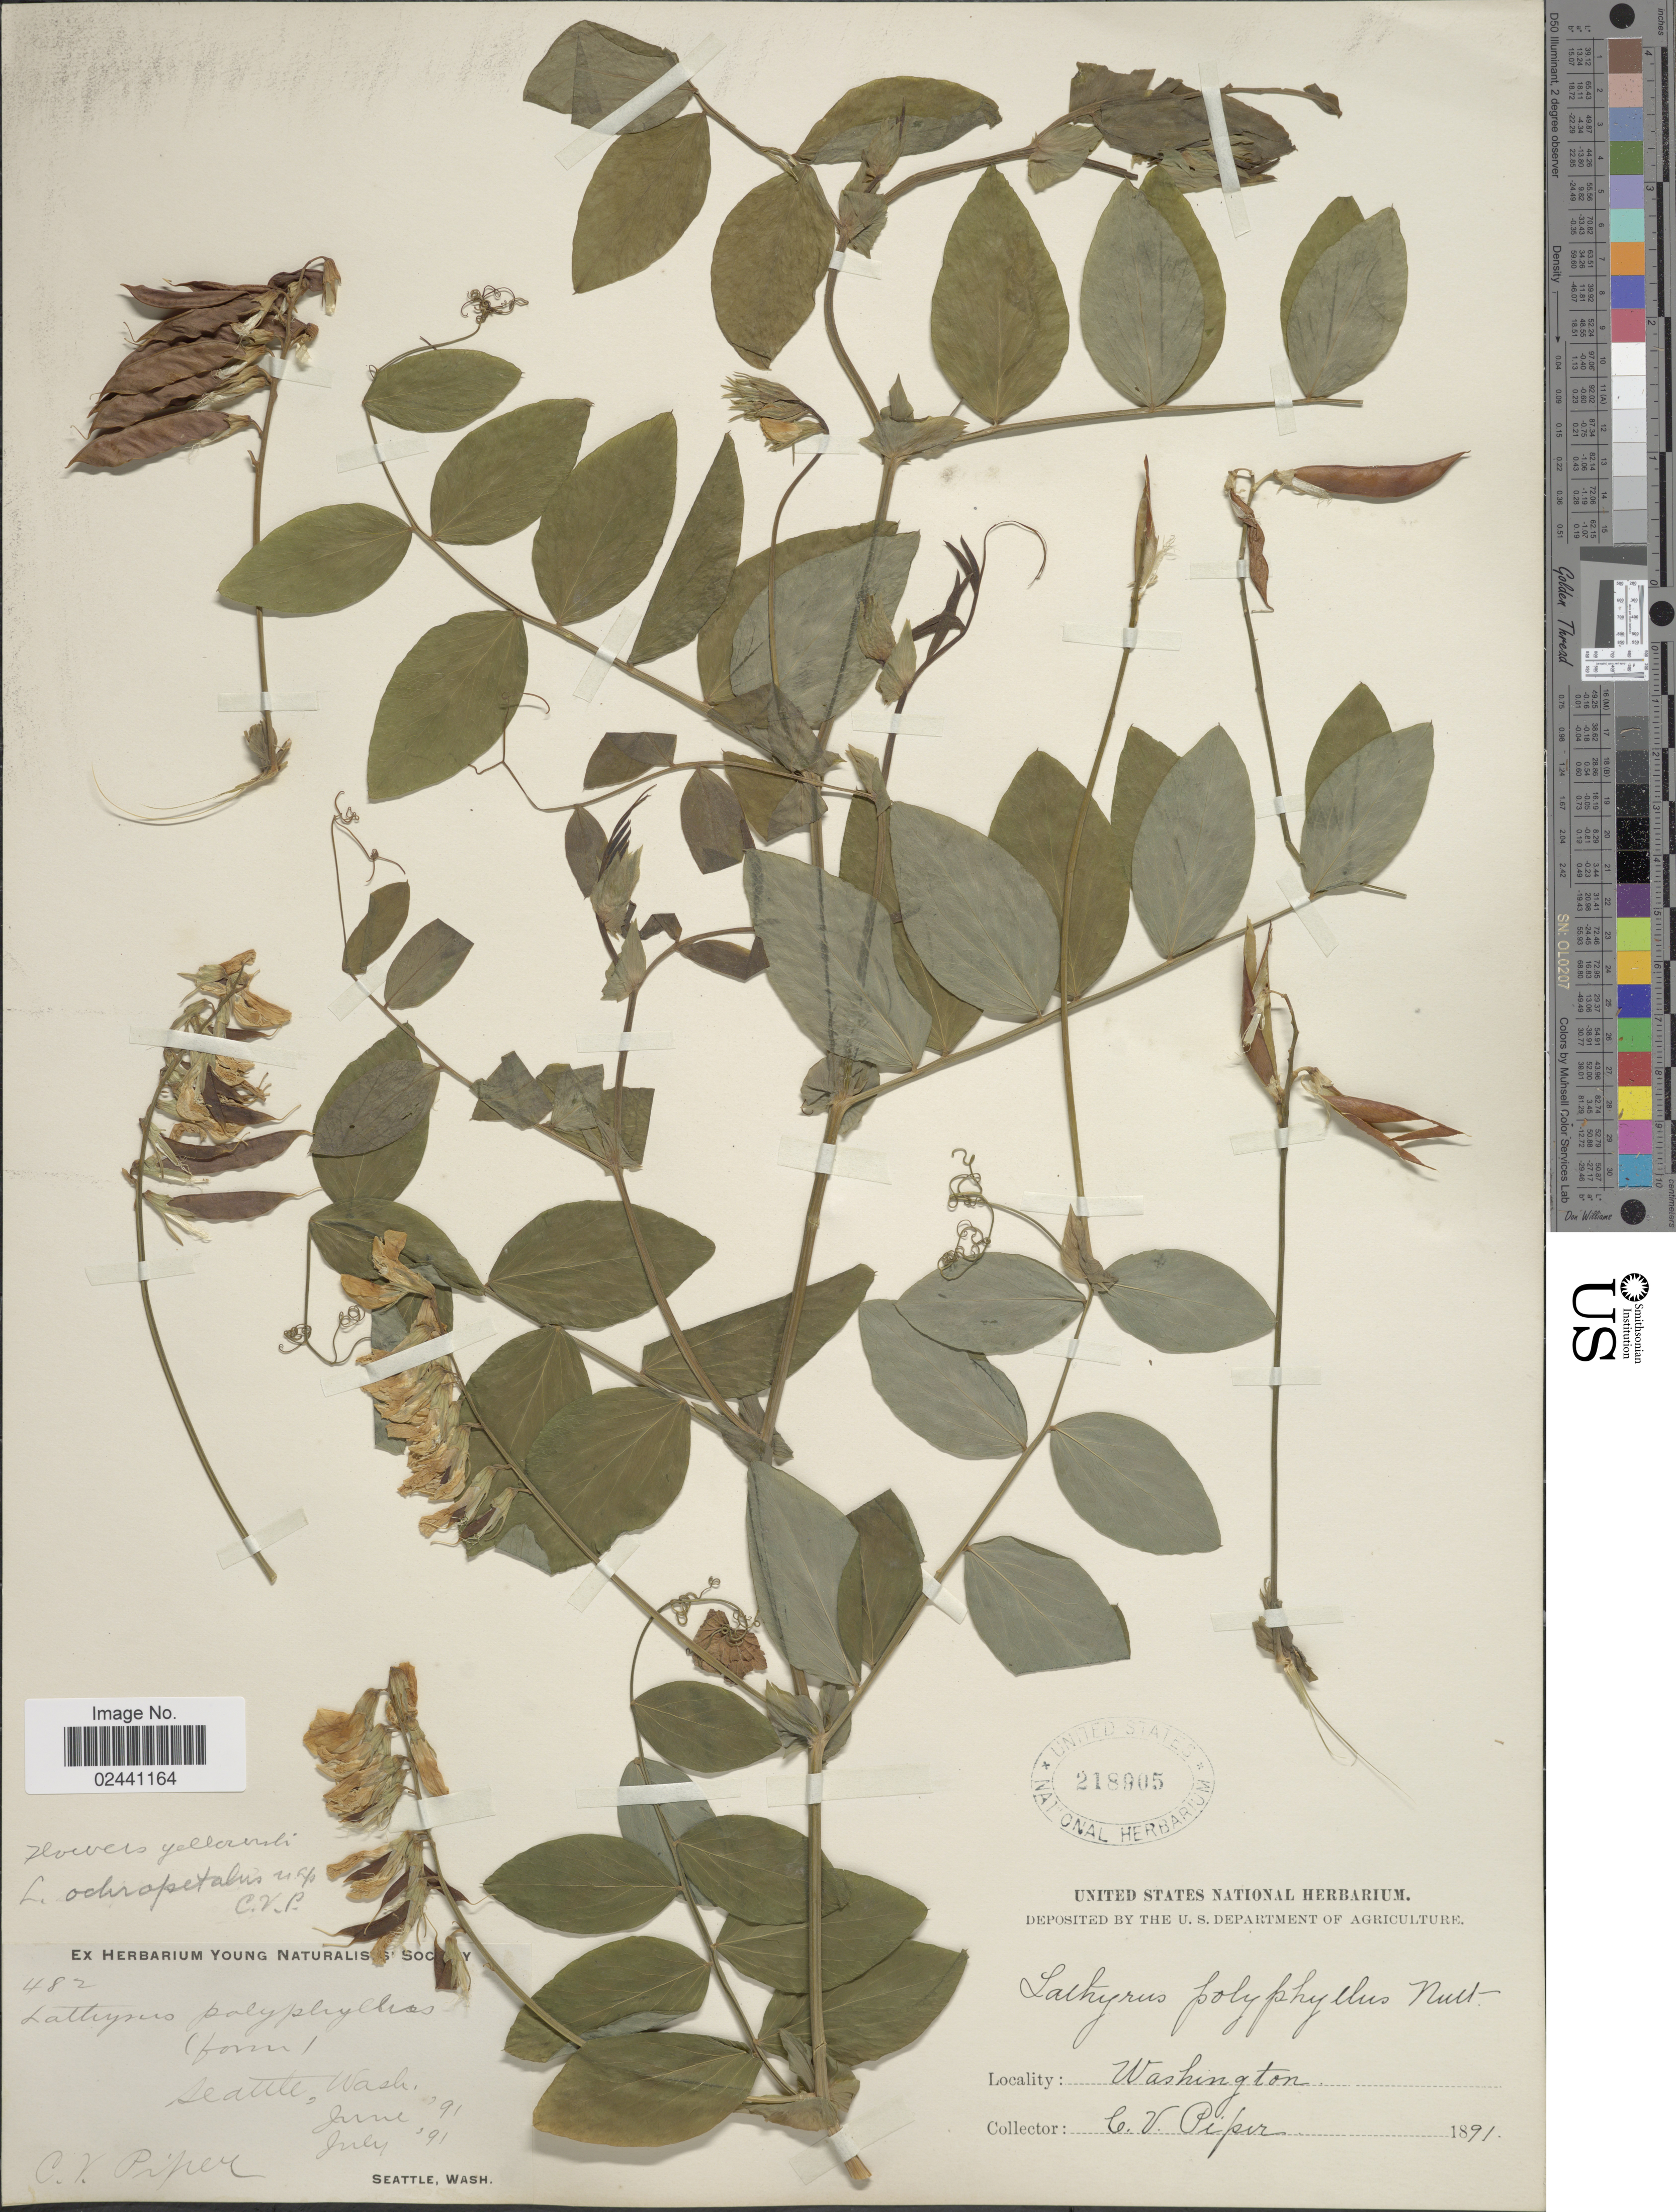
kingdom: Plantae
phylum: Tracheophyta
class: Magnoliopsida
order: Fabales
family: Fabaceae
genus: Lathyrus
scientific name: Lathyrus ochropetalus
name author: Piper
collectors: C. V. Piper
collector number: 482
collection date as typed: Transcribed d/m/y: /6/91 to /7/91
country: United States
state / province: Washington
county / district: King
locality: Seattle, Wash.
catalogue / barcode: US 218905